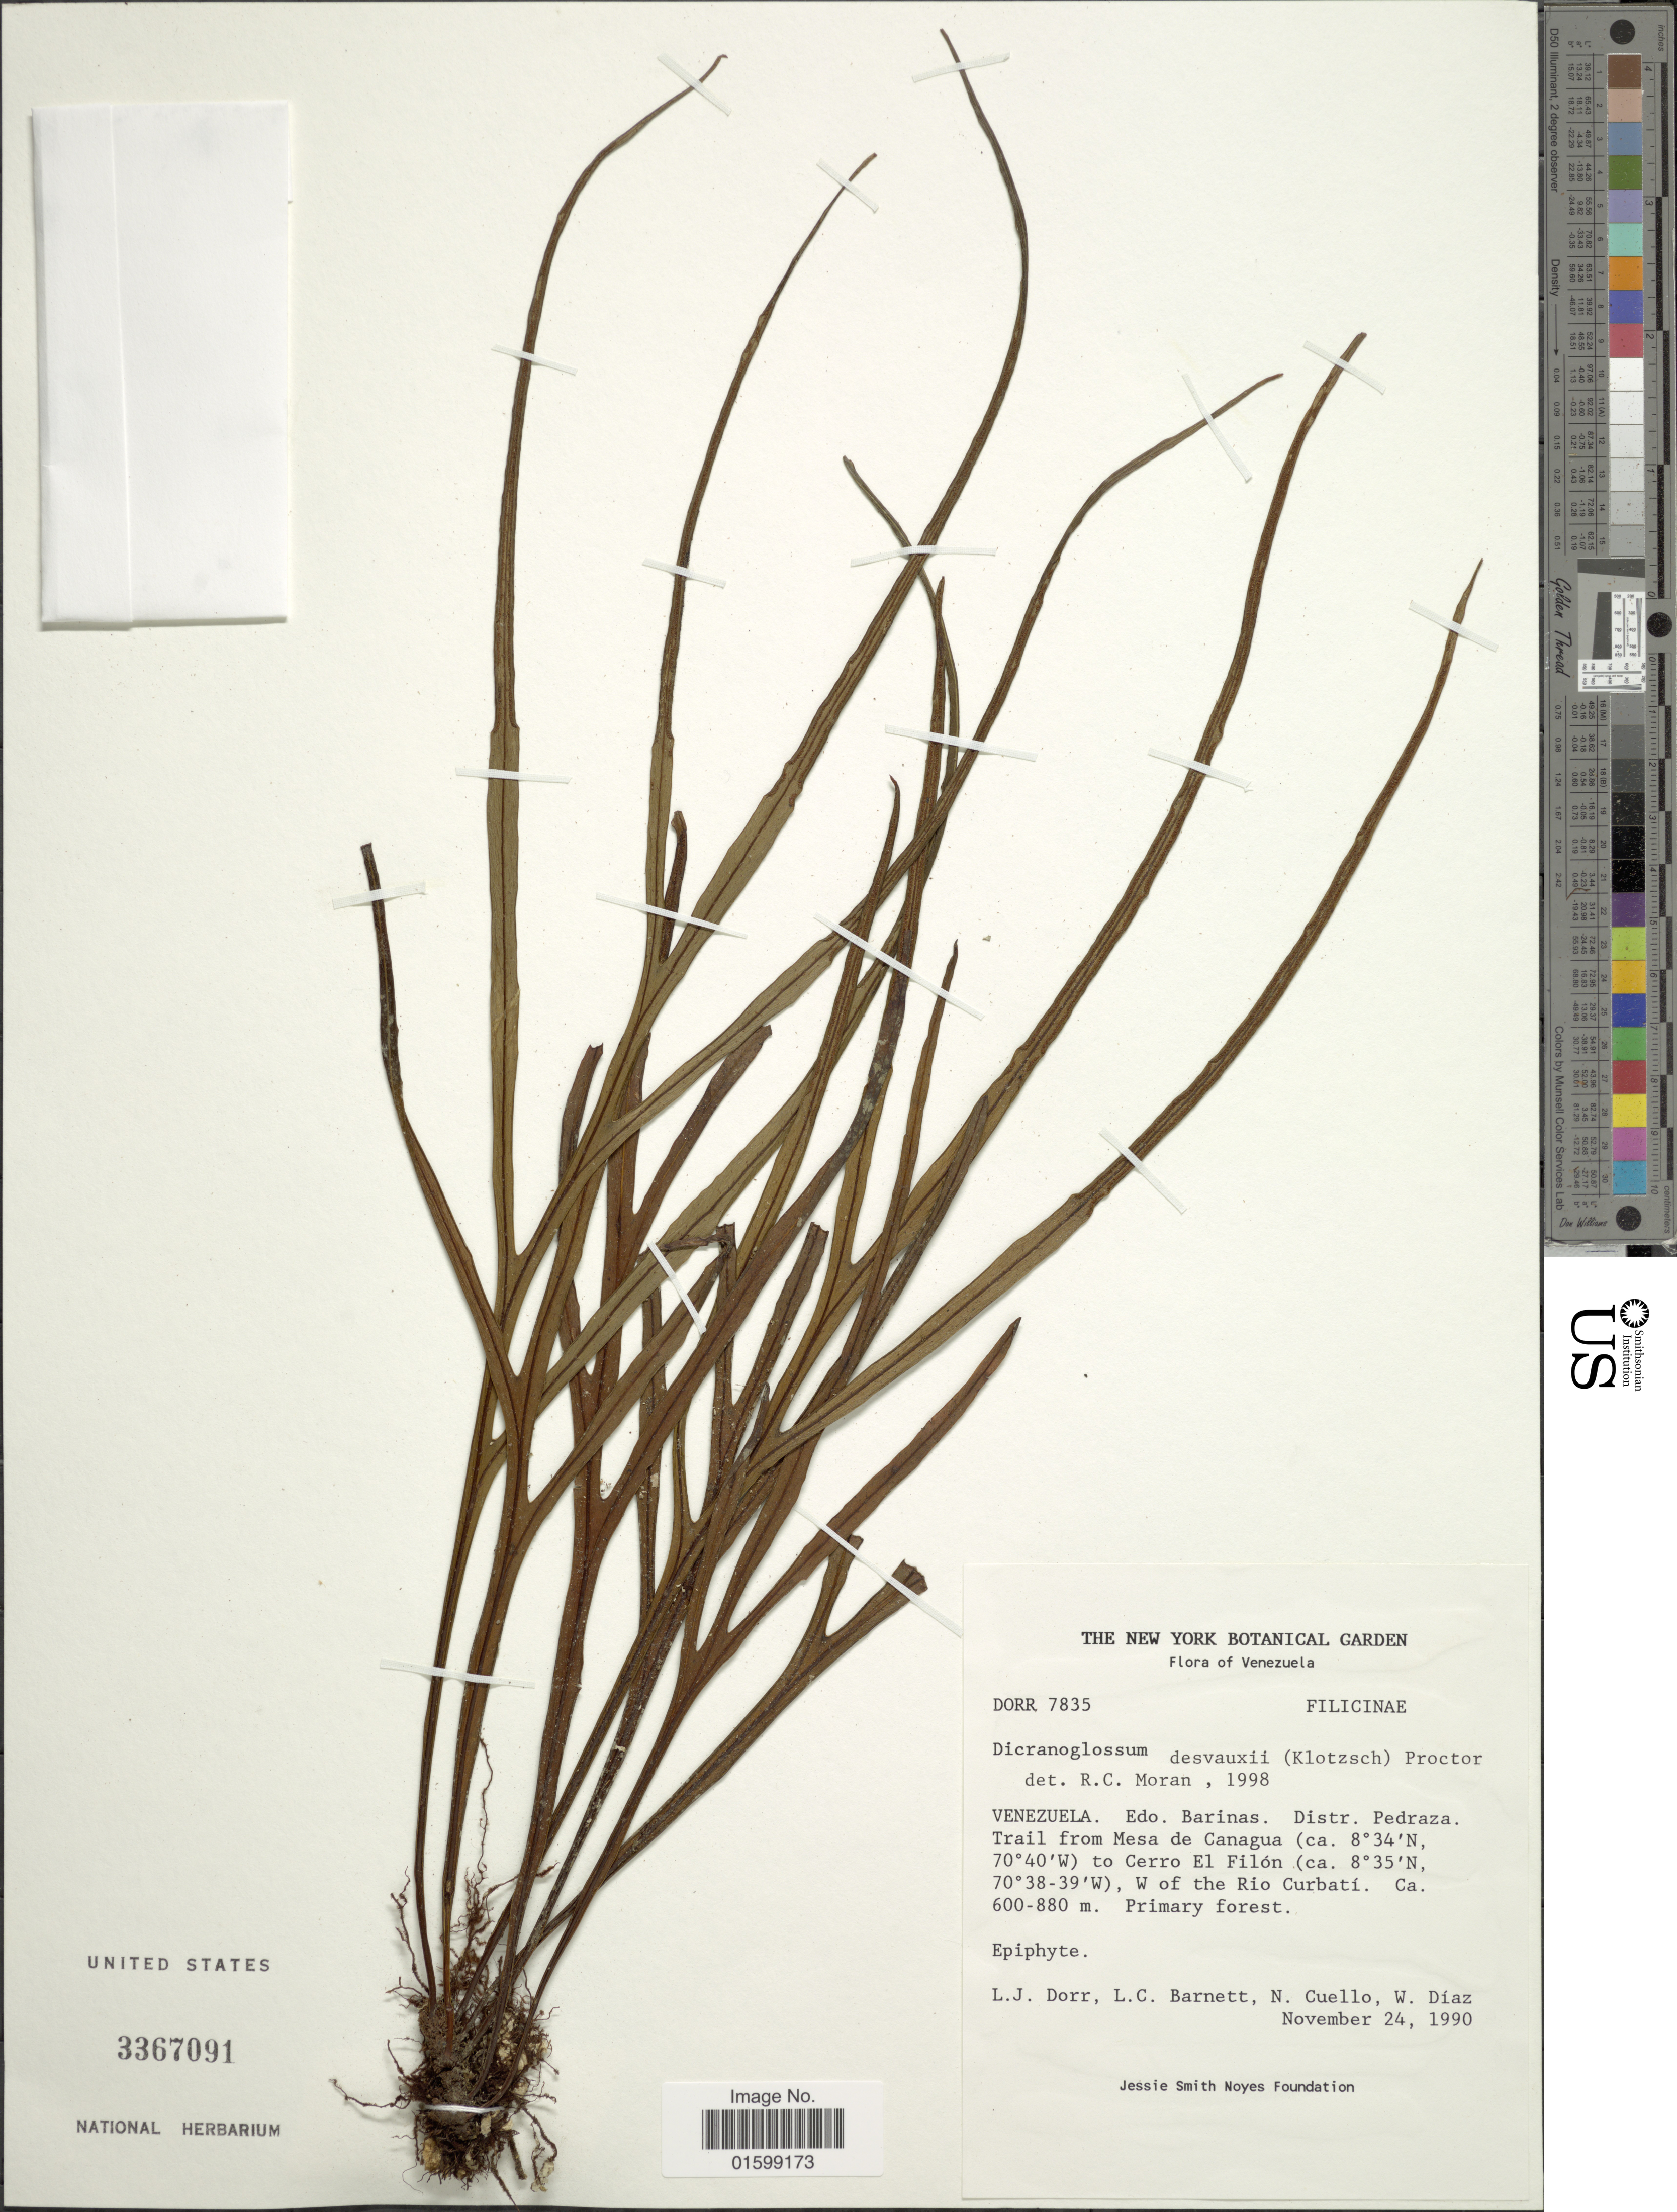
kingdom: Plantae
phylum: Tracheophyta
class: Polypodiopsida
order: Polypodiales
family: Polypodiaceae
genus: Pleopeltis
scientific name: Pleopeltis desvauxii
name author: (Klotzsch) Salino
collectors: L. J. Dorr, L. C. Barnett, N. L. Cuello & W. Díaz P.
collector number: DORR 7835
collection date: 1990-11-24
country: Venezuela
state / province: Barinas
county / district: Pedraza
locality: Trail from Mesa de Canagua to Cerro El Filón, W of the Río Curbatí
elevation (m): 600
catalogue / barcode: US 3367091